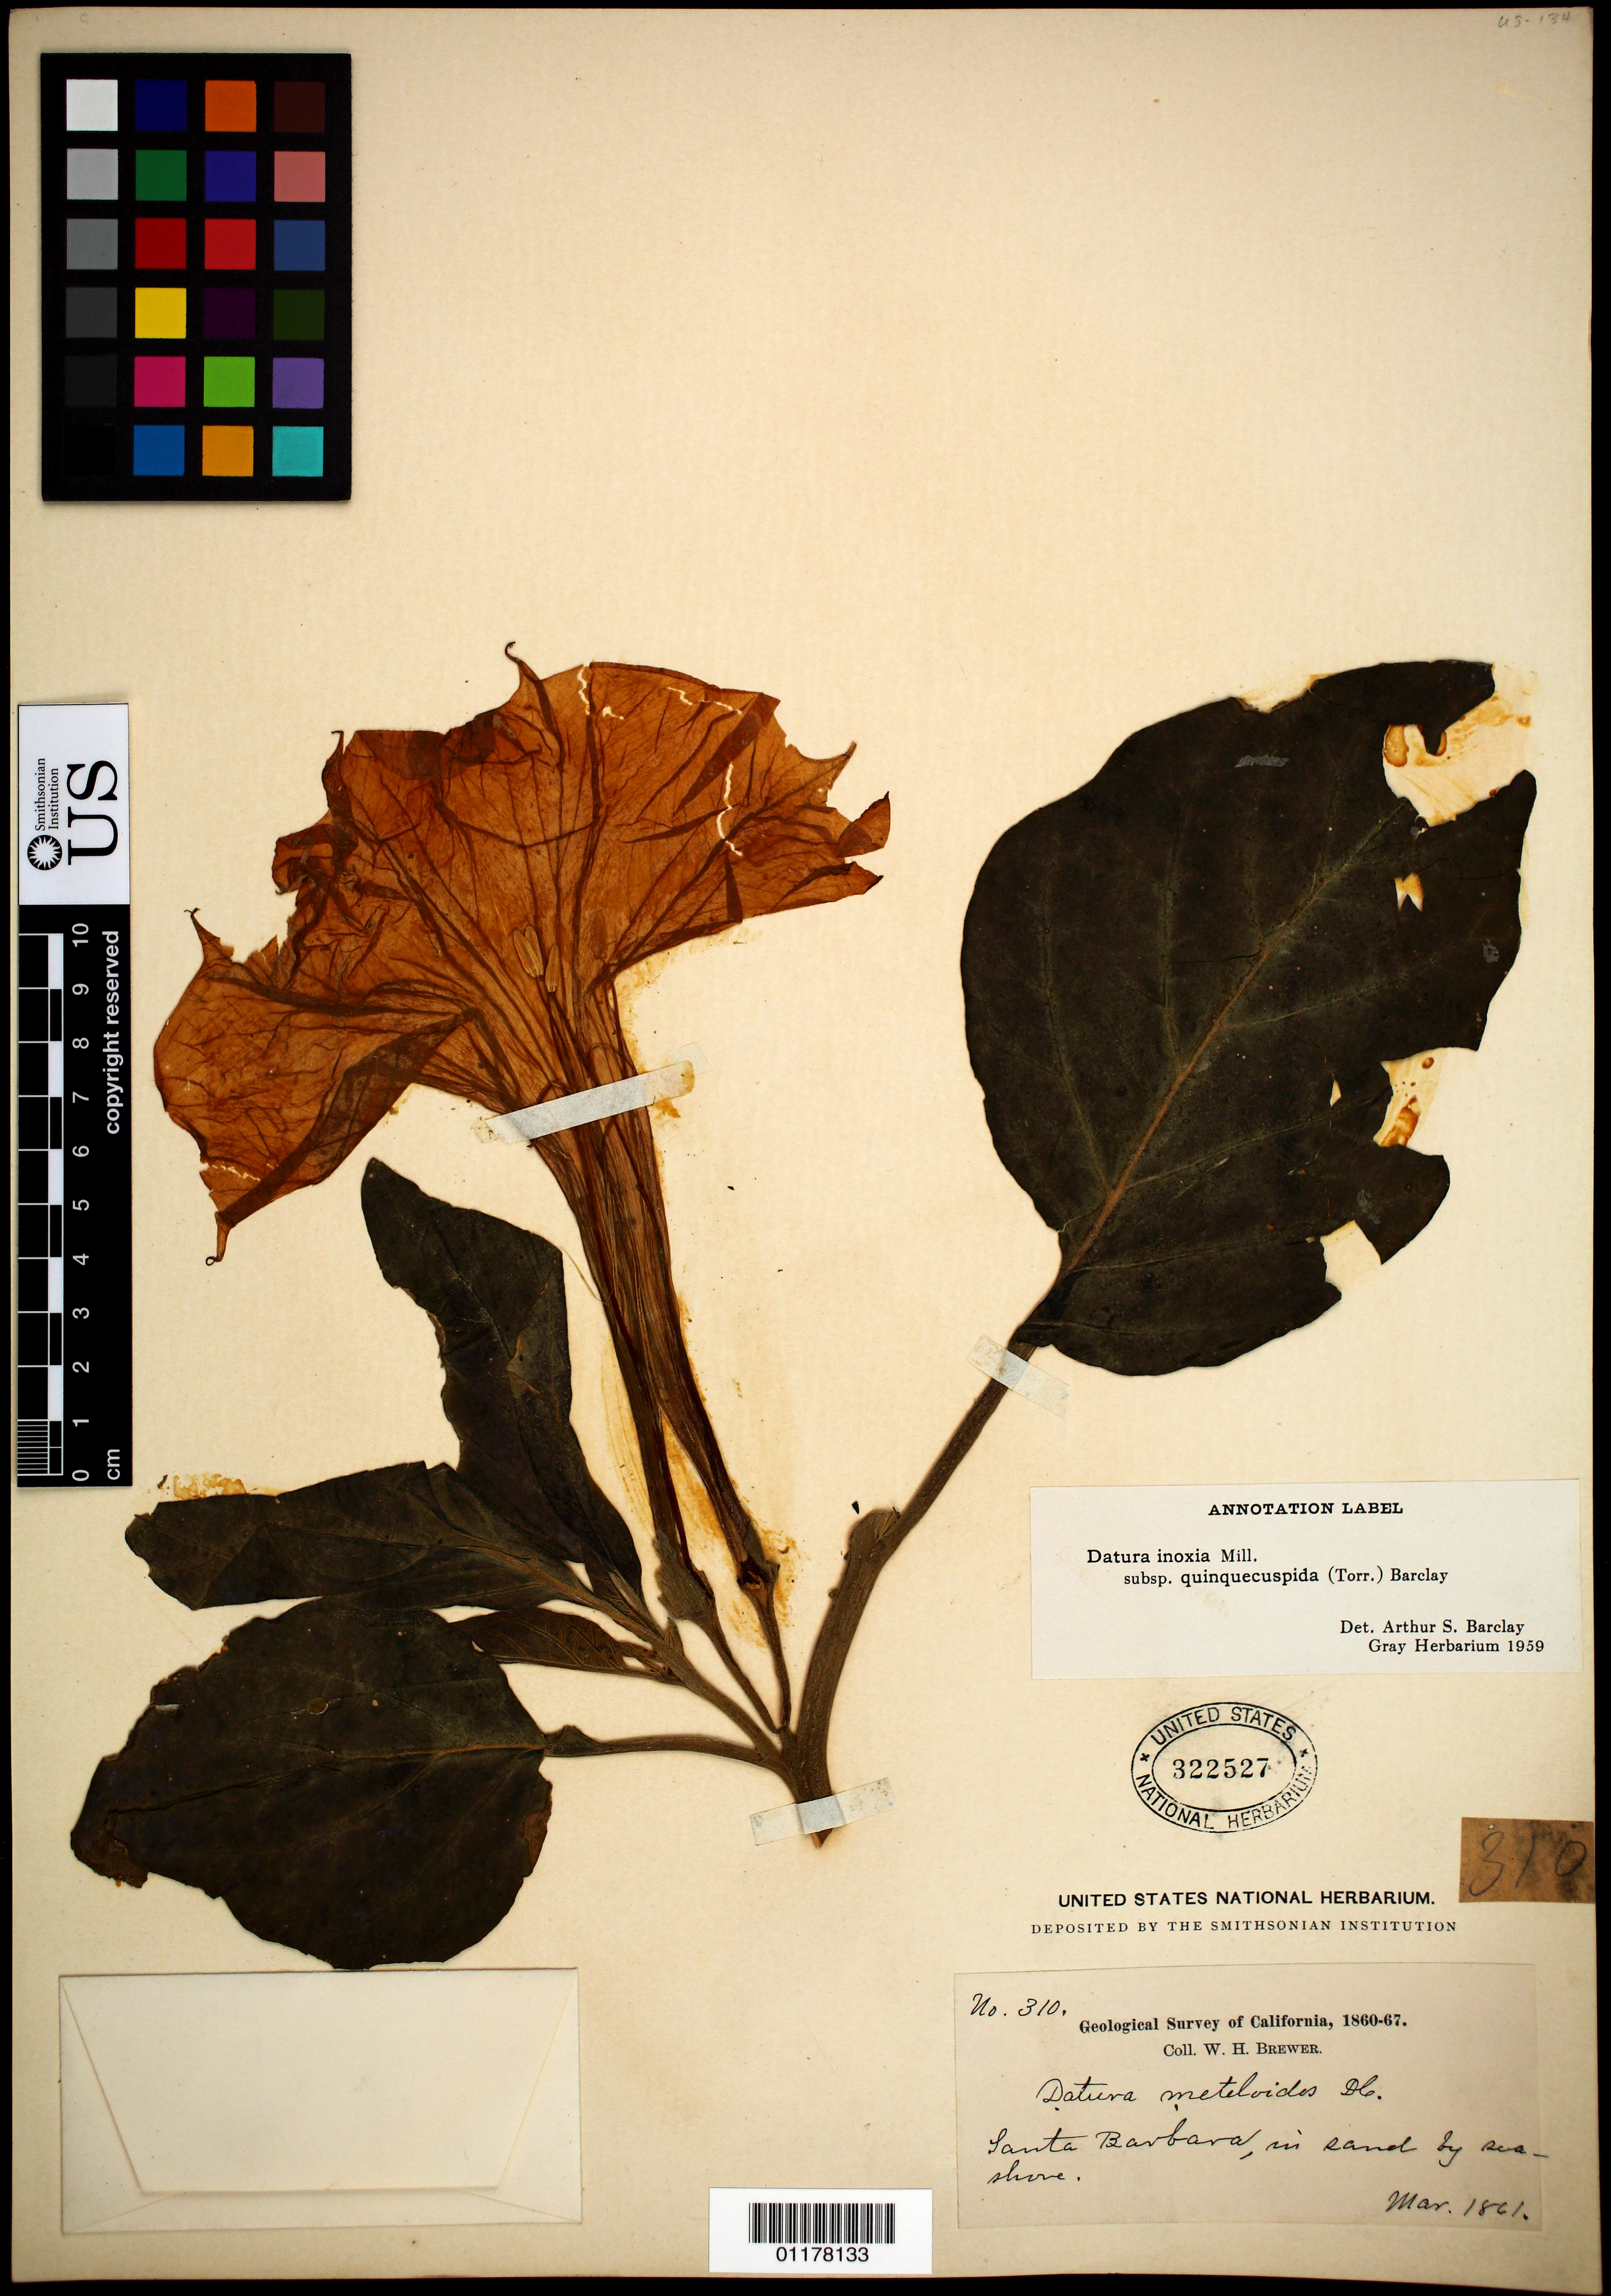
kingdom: Plantae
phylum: Tracheophyta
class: Magnoliopsida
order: Solanales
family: Solanaceae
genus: Datura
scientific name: Datura innoxia subsp. quinquecuspidata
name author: (Torr.) A.S. Barclay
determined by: Barclay, A. S., (GH), Harvard University Herbaria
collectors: W. H. Brewer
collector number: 310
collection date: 1861-03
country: United States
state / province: California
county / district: Santa Barbara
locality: Santa Barbara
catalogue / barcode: US 322527